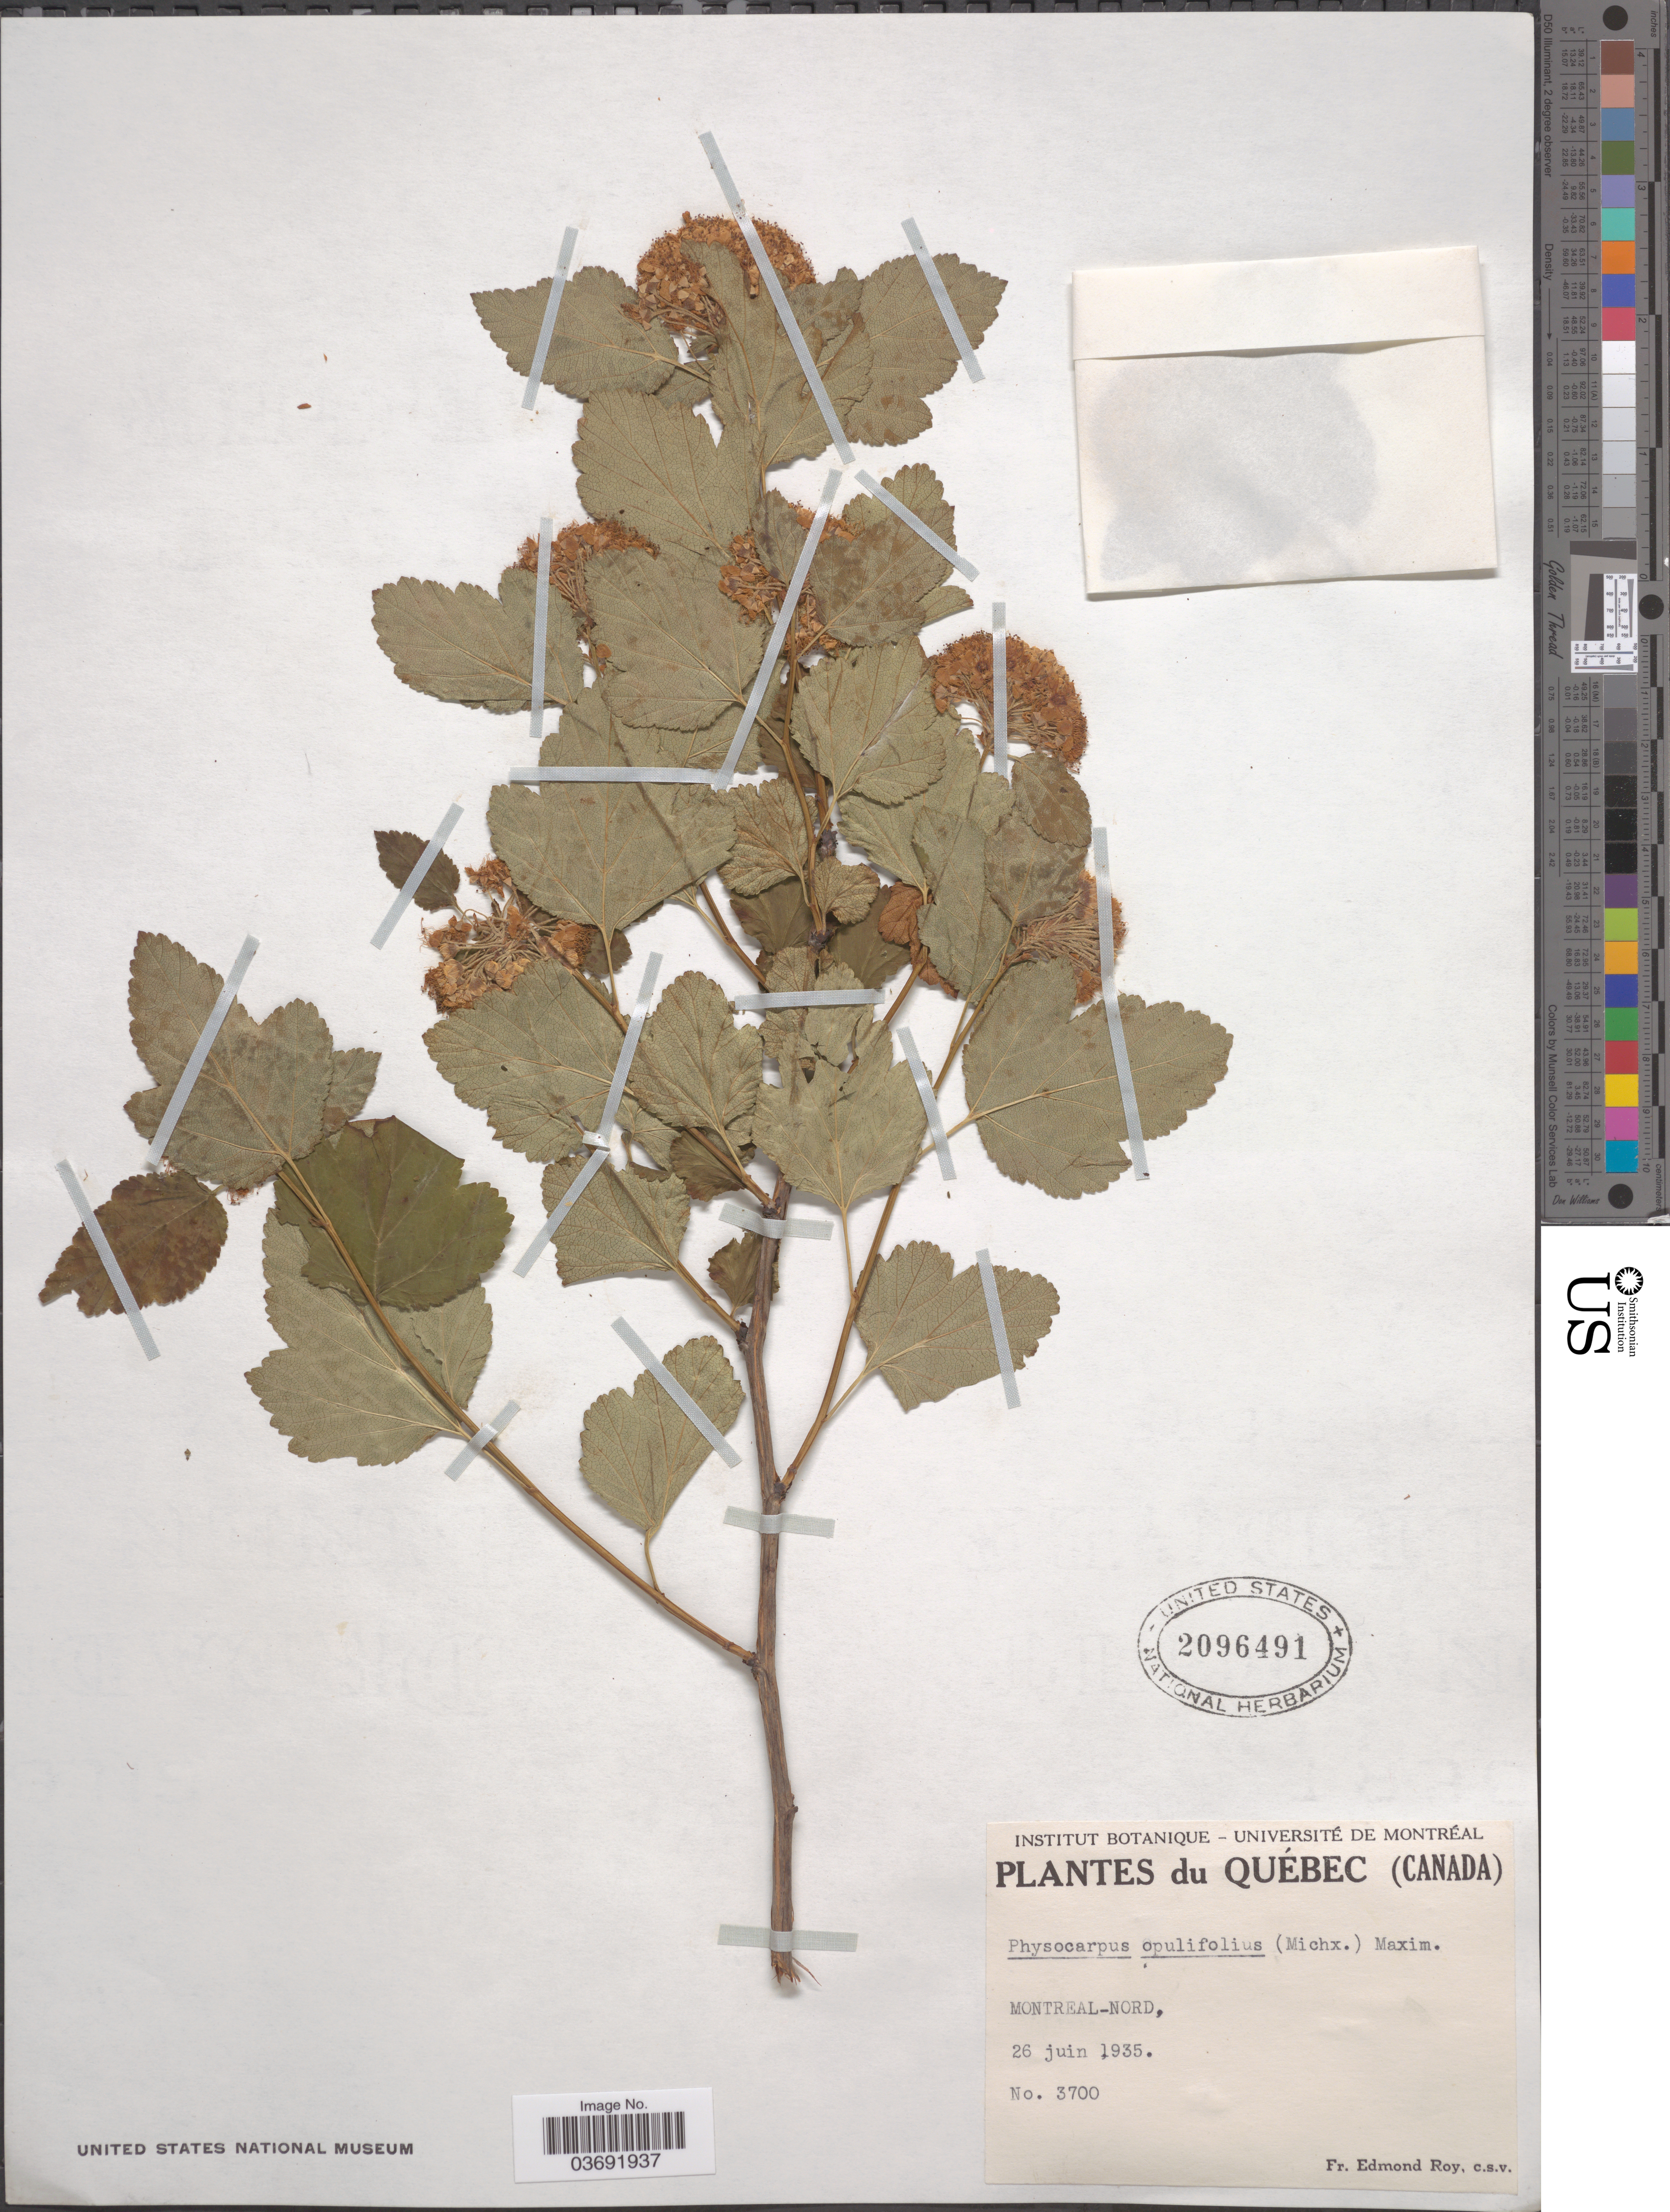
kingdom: Plantae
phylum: Tracheophyta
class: Magnoliopsida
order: Rosales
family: Rosaceae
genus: Physocarpus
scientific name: Physocarpus opulifolius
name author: (L.) Maxim.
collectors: E. Roy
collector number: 3700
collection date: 1935-06-26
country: Canada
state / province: Quebec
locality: Québec. Montreal-Nord.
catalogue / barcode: US 2096491